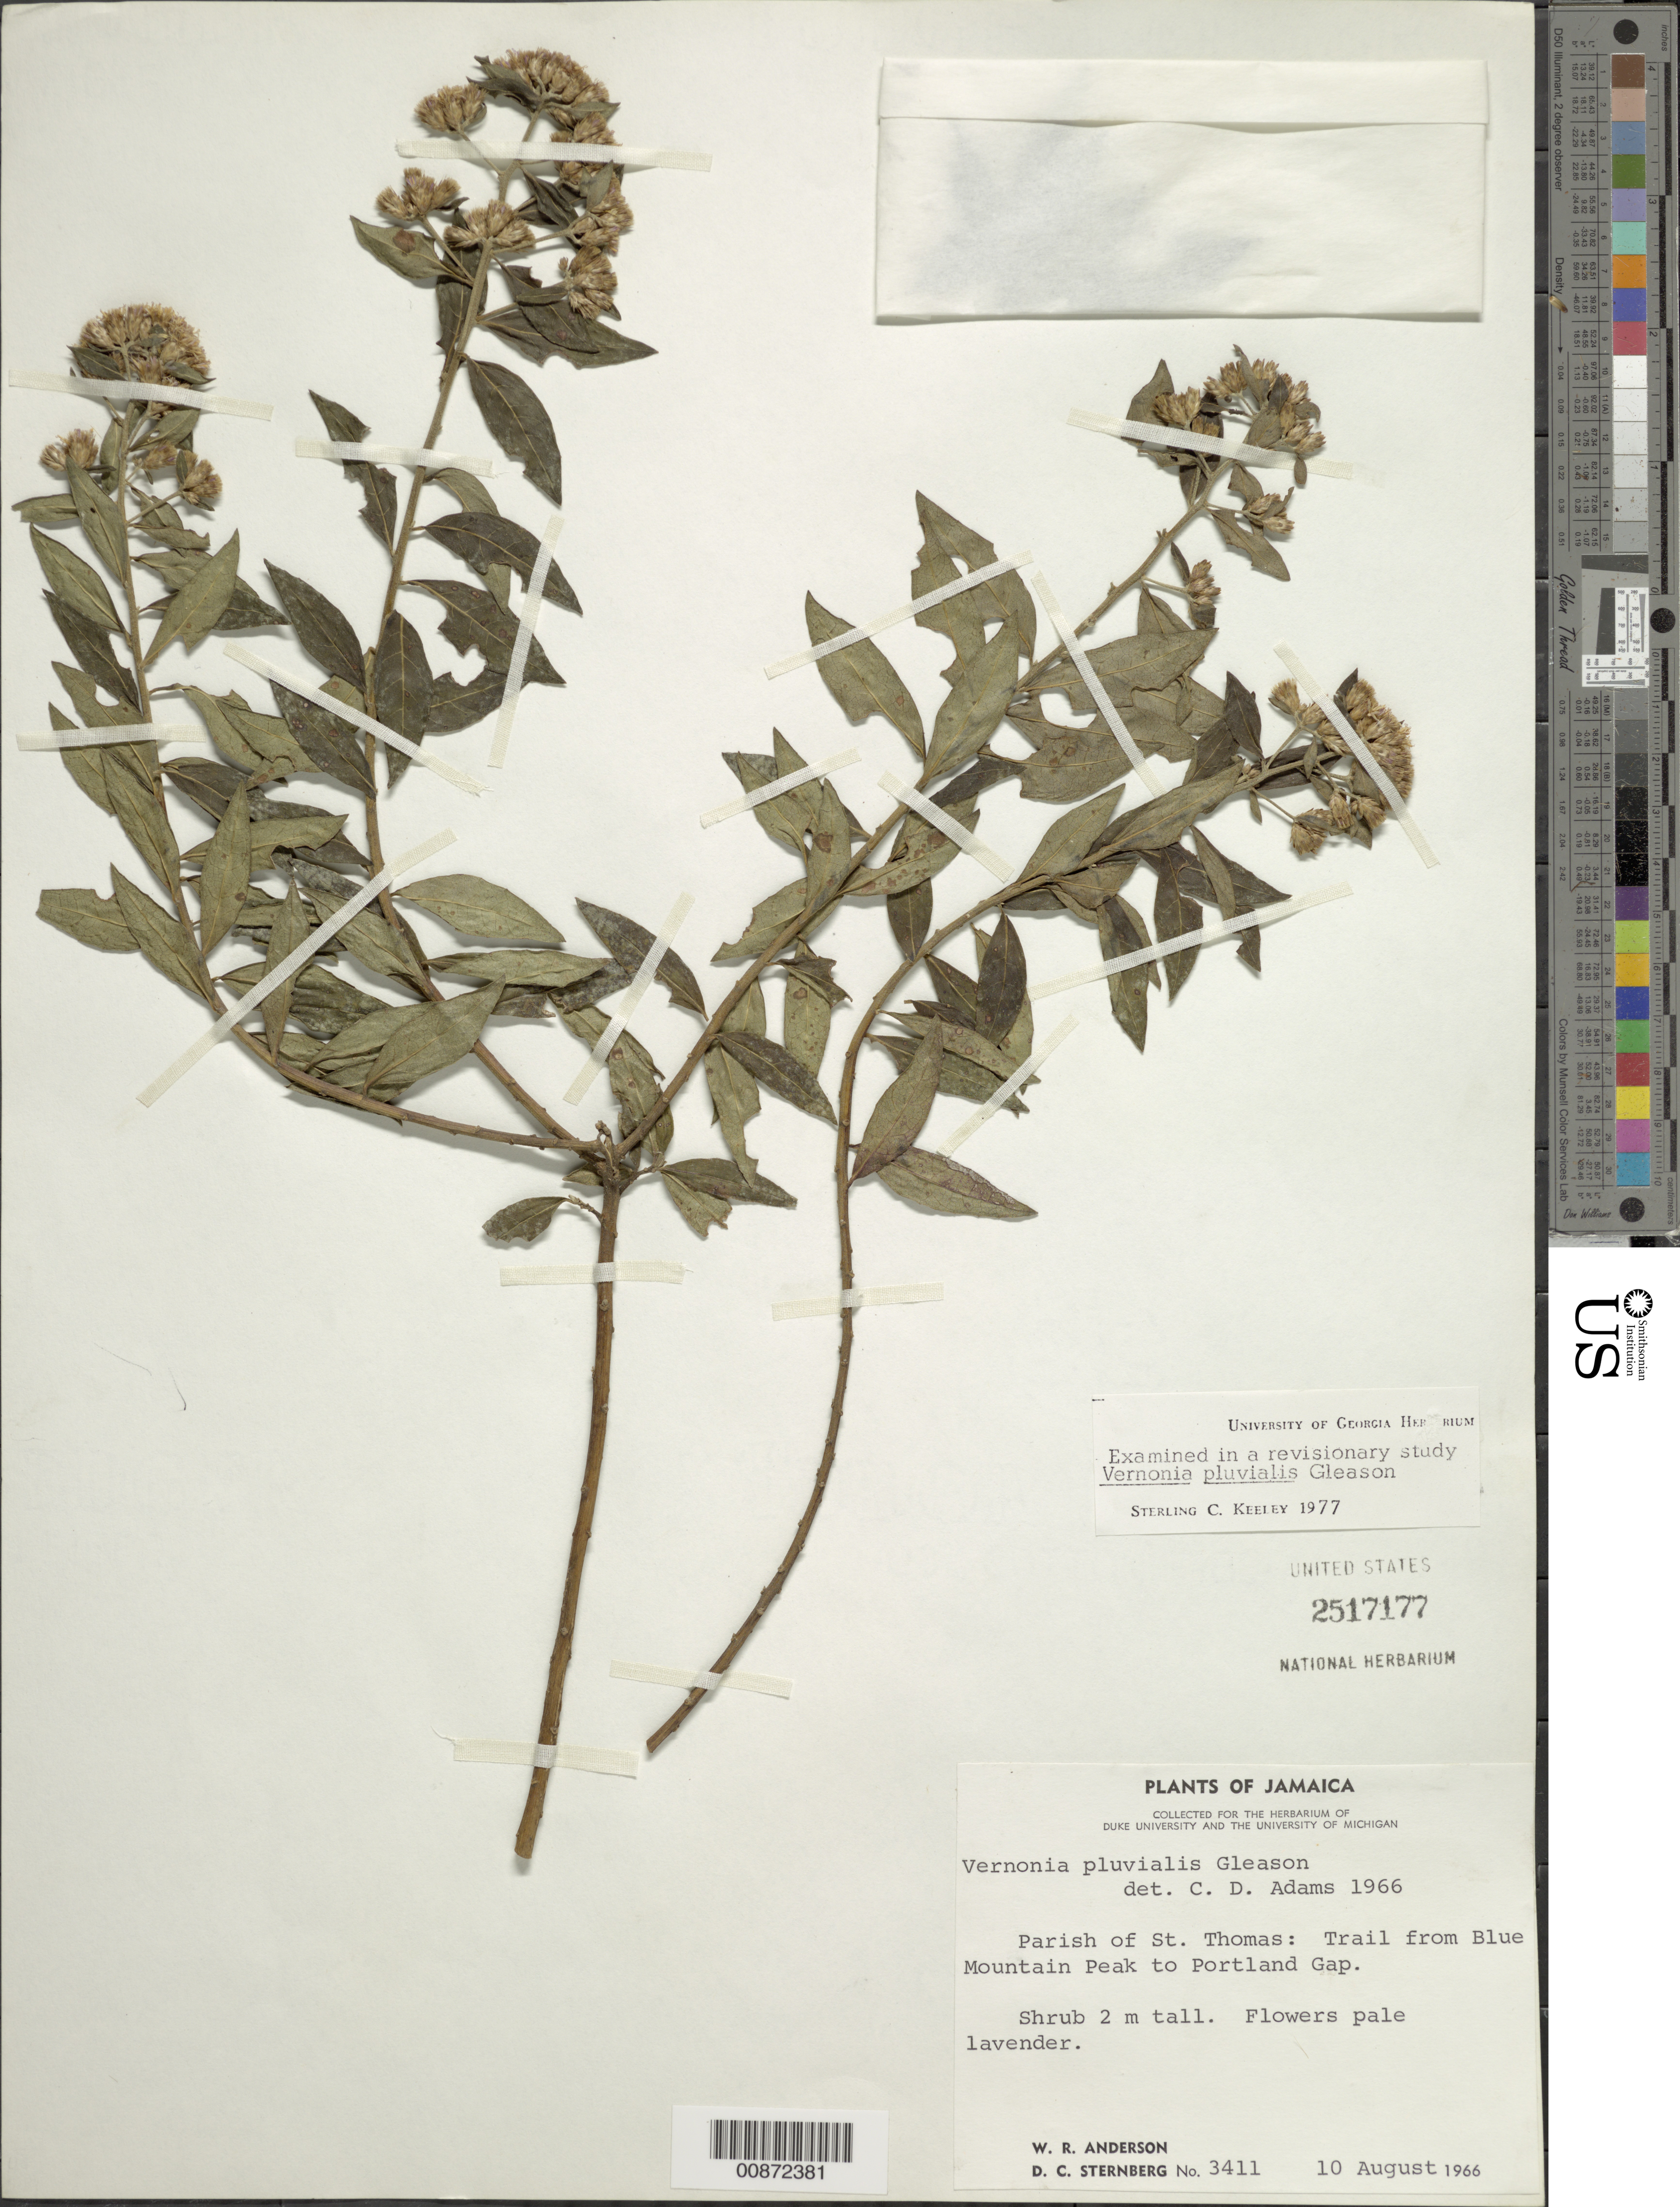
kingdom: Plantae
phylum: Tracheophyta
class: Magnoliopsida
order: Asterales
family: Asteraceae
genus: Lepidaploa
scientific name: Lepidaploa pluvialis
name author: (Gleason) H. Rob.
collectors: W. R. Anderson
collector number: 3411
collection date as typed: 10 Aug 1966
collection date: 1966-08-10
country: Jamaica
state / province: Saint Thomas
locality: Trail from Blue Mountain Peak to Portland Gap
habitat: Along trail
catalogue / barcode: US 2517177